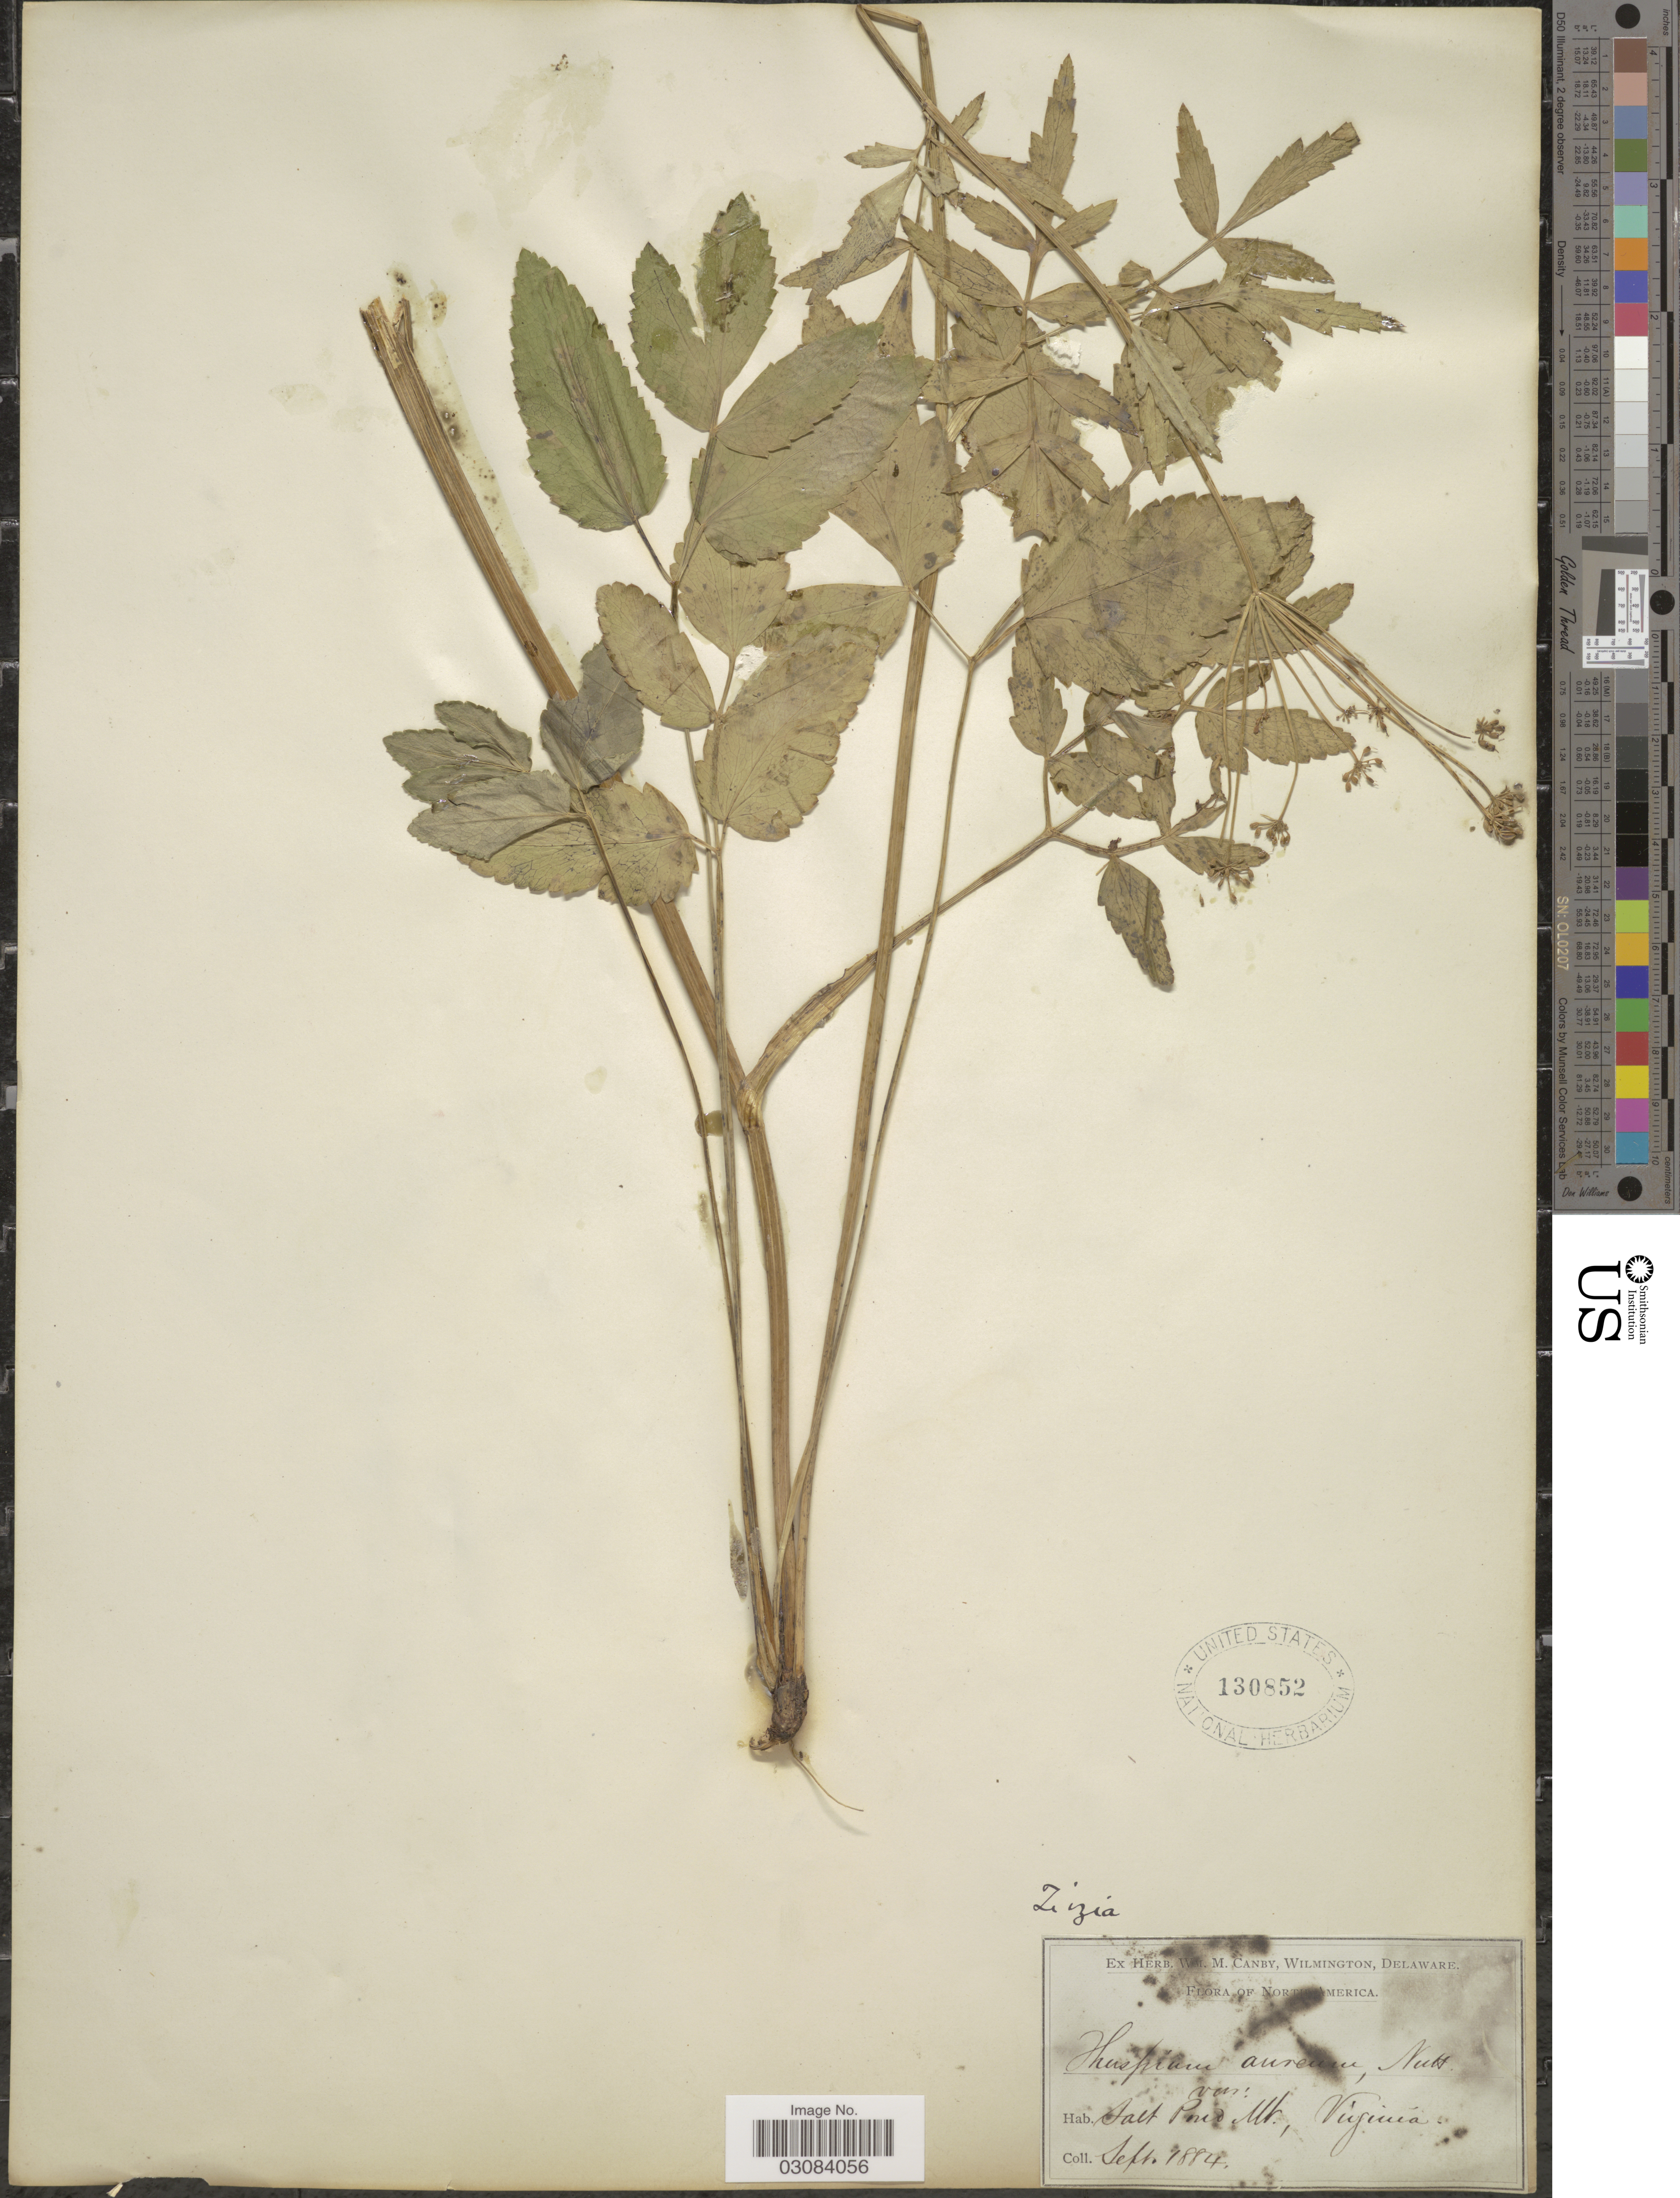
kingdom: Plantae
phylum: Tracheophyta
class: Magnoliopsida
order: Apiales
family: Apiaceae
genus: Zizia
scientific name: Zizia sp.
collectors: ex herb. W.M. Canby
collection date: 1884-09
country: United States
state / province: Virginia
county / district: Giles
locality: Salt Pond. Mt.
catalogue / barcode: US 130852